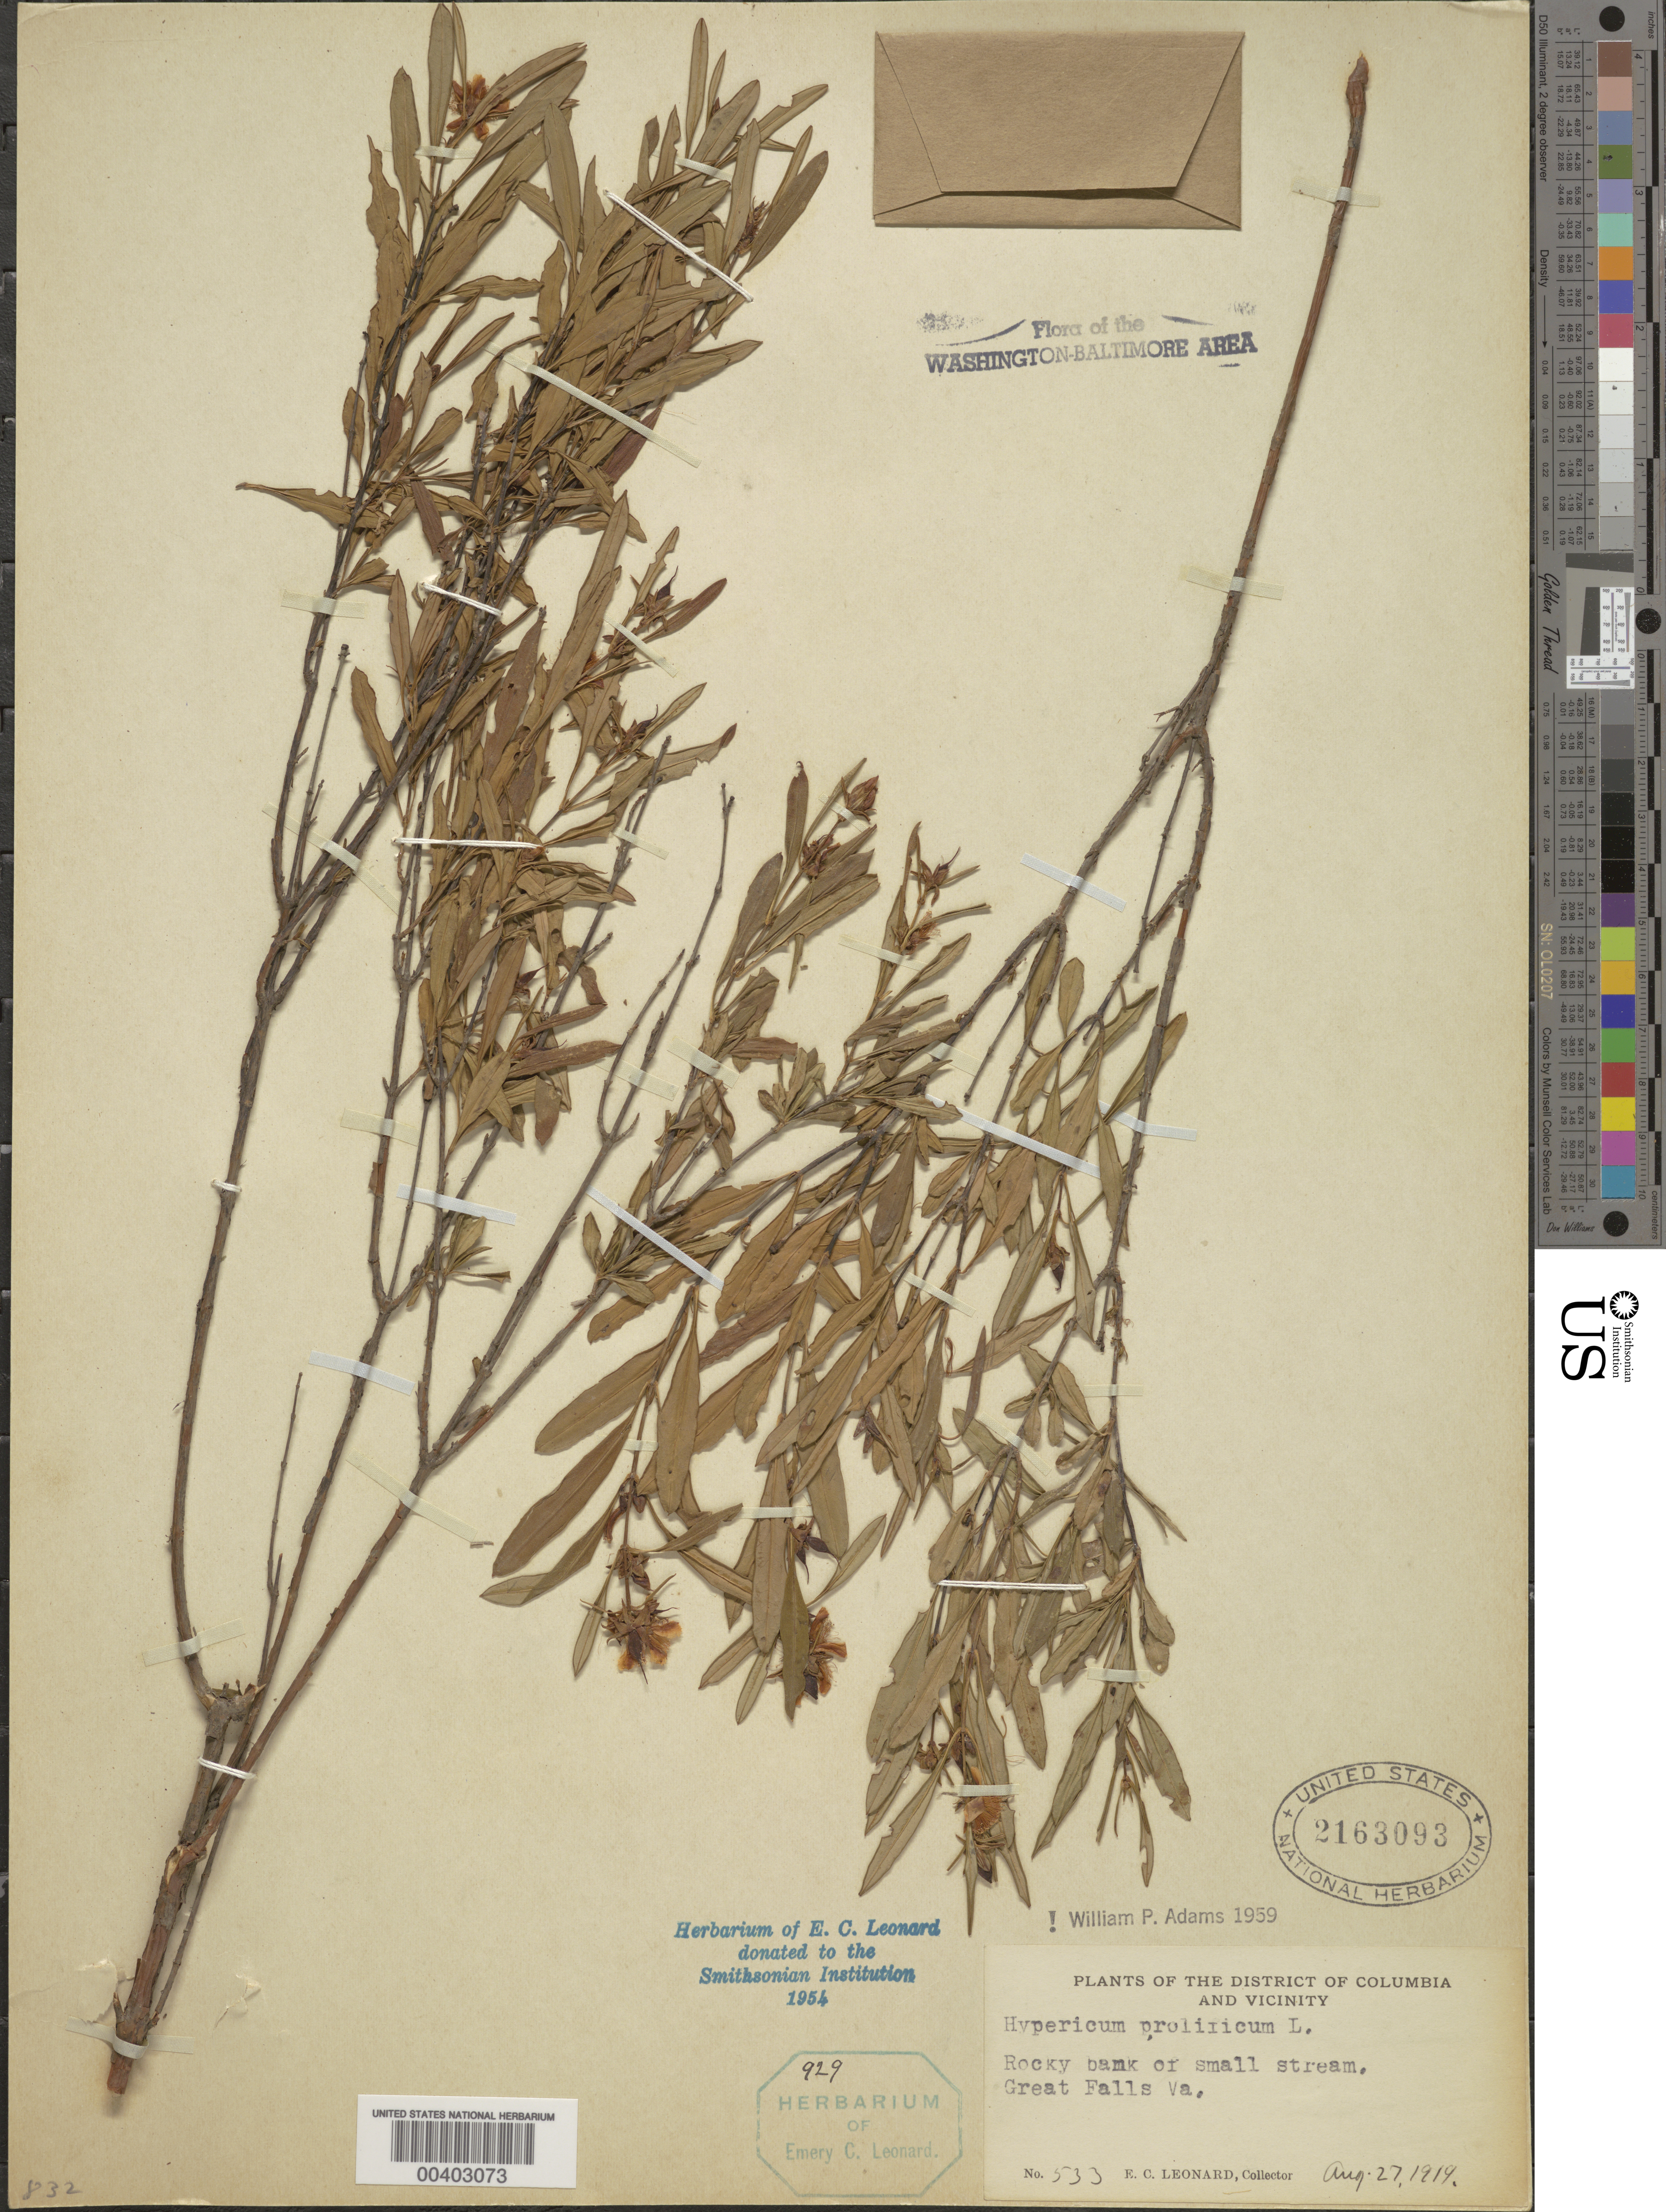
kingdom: Plantae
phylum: Tracheophyta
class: Magnoliopsida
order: Malpighiales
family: Hypericaceae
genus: Hypericum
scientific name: Hypericum prolificum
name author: L.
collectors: E. C. Leonard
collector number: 533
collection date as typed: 27 Aug 1919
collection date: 1919-08-27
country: United States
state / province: Virginia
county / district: Fairfax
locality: Great Falls C. & O. Canal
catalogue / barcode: US 2163093